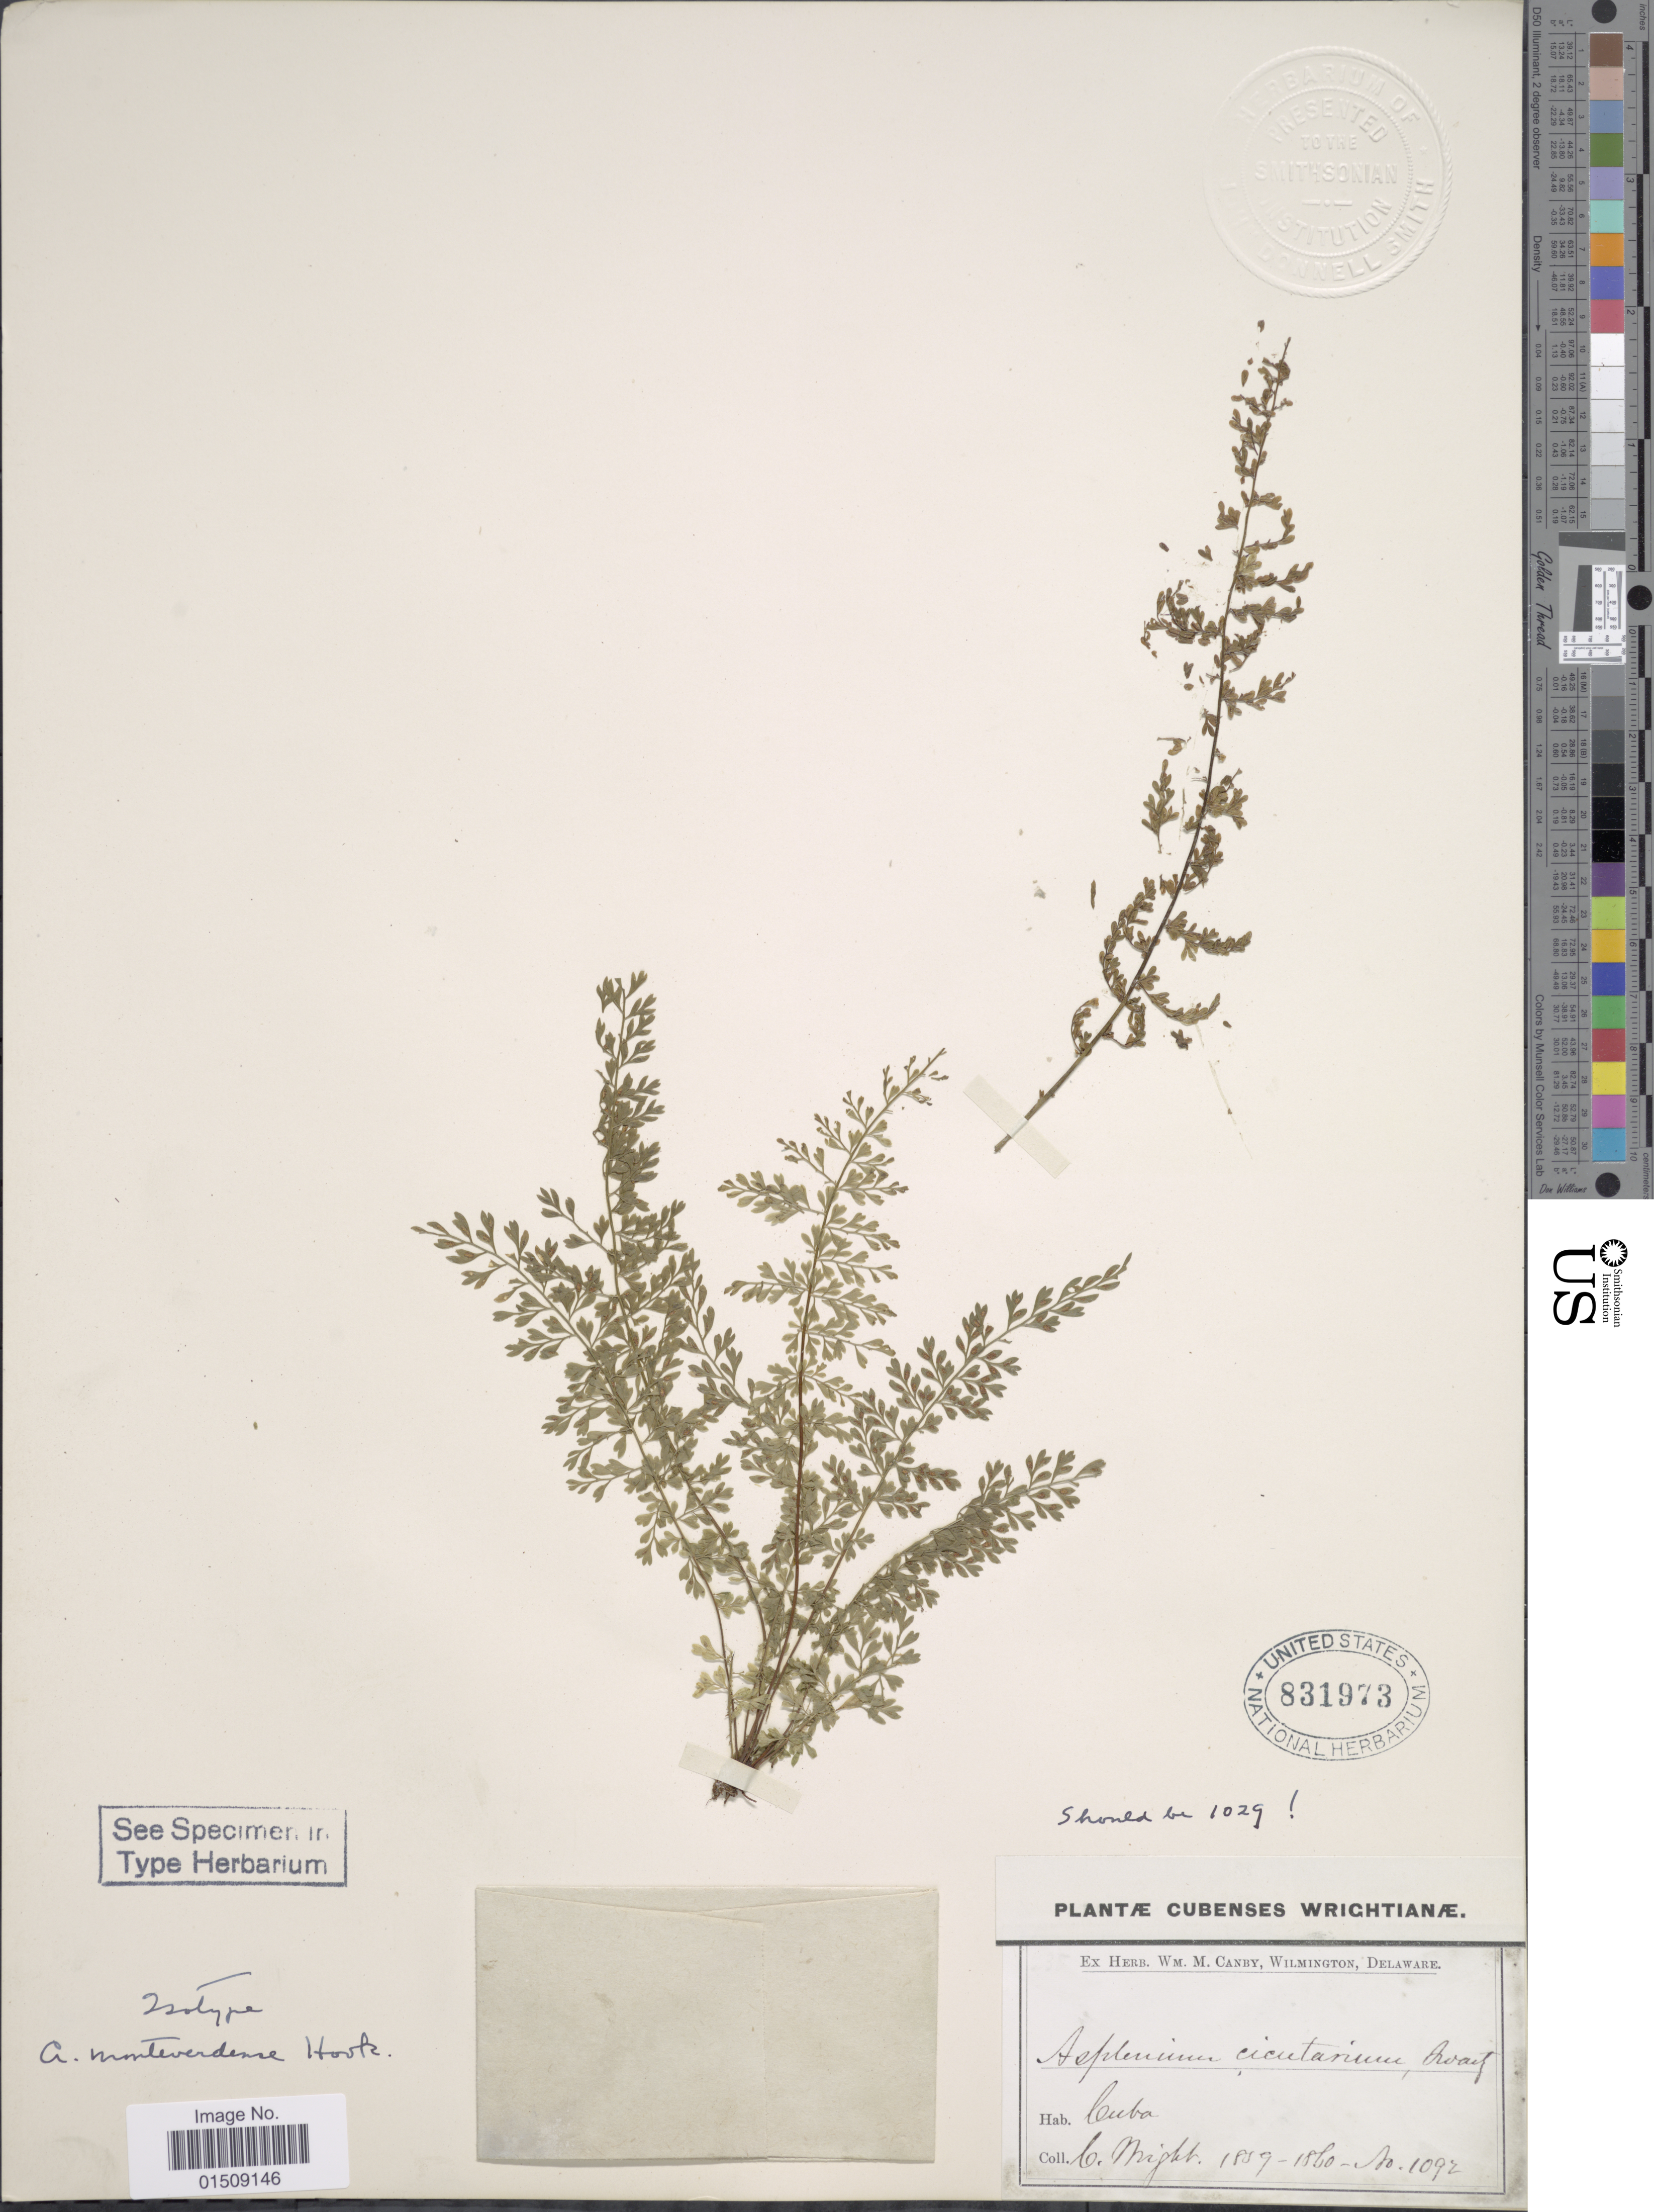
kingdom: Plantae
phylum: Tracheophyta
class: Polypodiopsida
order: Polypodiales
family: Aspleniaceae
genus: Asplenium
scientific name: Asplenium myriophyllum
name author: (Sw.) C. Presl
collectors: C. Wright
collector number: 1092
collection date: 1859/1860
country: Cuba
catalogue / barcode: US 831973